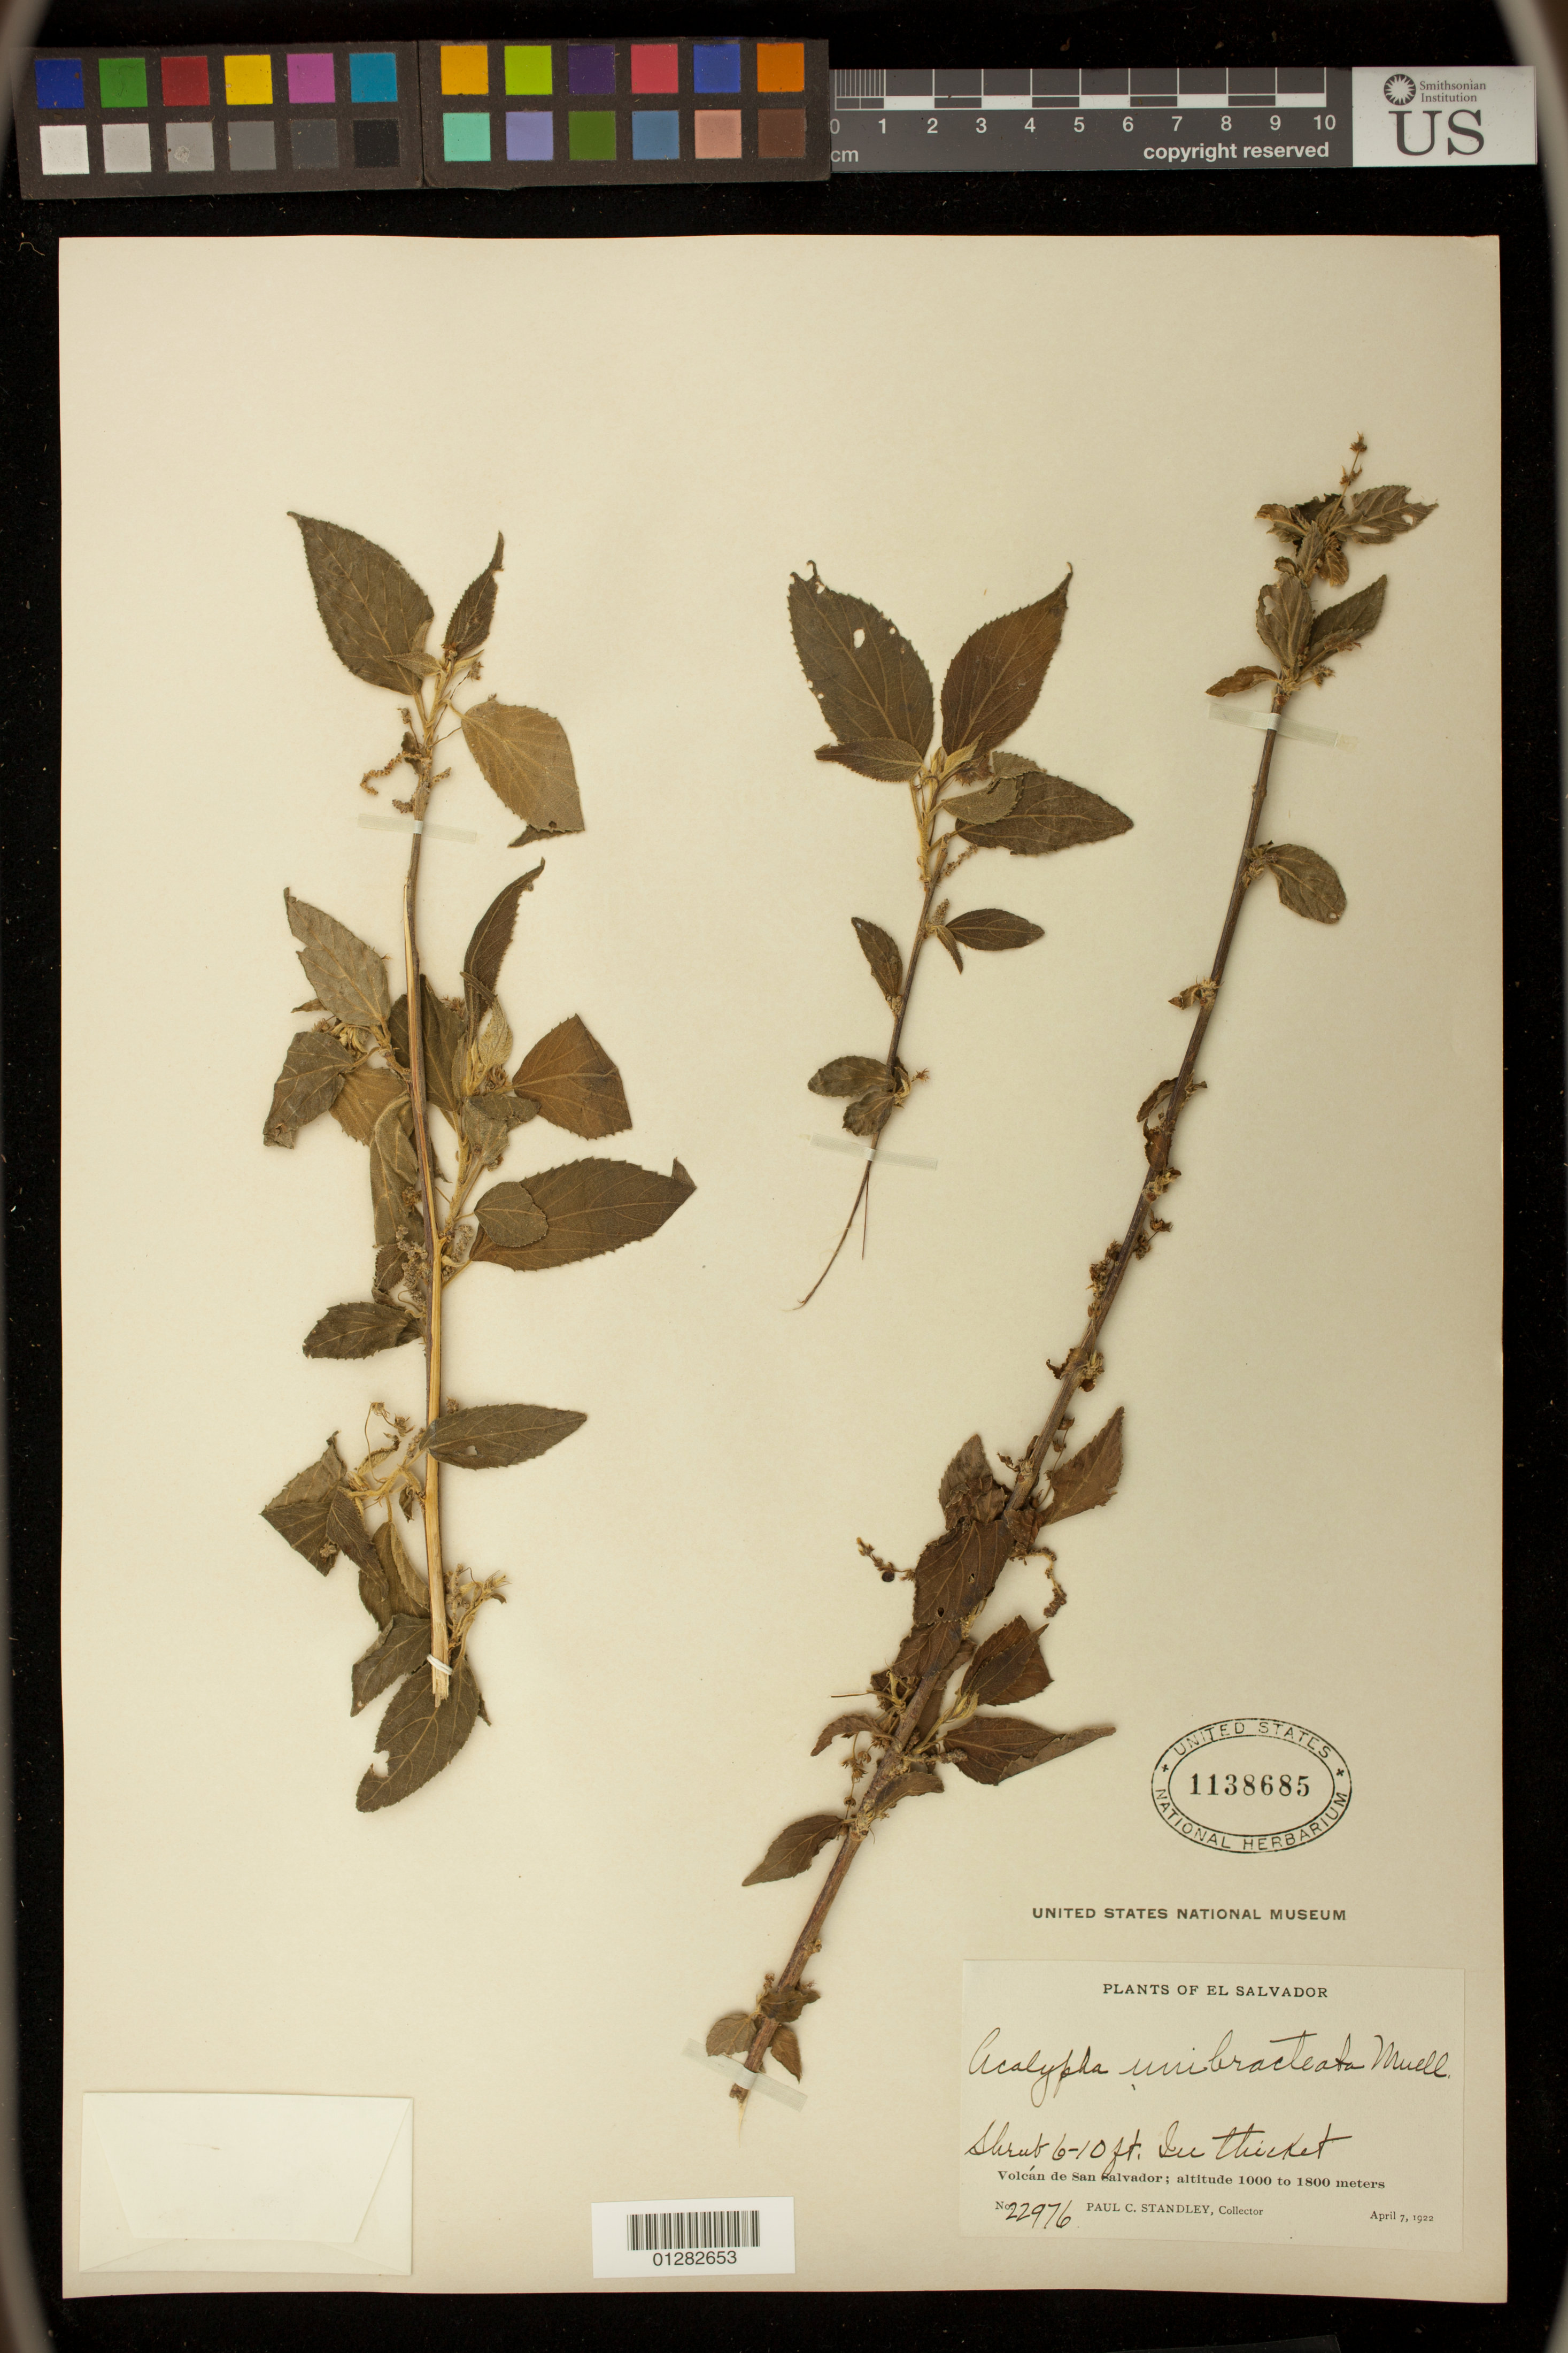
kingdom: Plantae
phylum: Tracheophyta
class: Magnoliopsida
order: Malpighiales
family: Euphorbiaceae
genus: Acalypha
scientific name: Acalypha unibracteata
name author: Müll. Arg.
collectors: I. L. Wiggins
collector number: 22976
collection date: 1922-04-07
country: El Salvador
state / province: San Salvador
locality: Volcan de San Salvador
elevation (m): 1000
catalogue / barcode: US 1138685